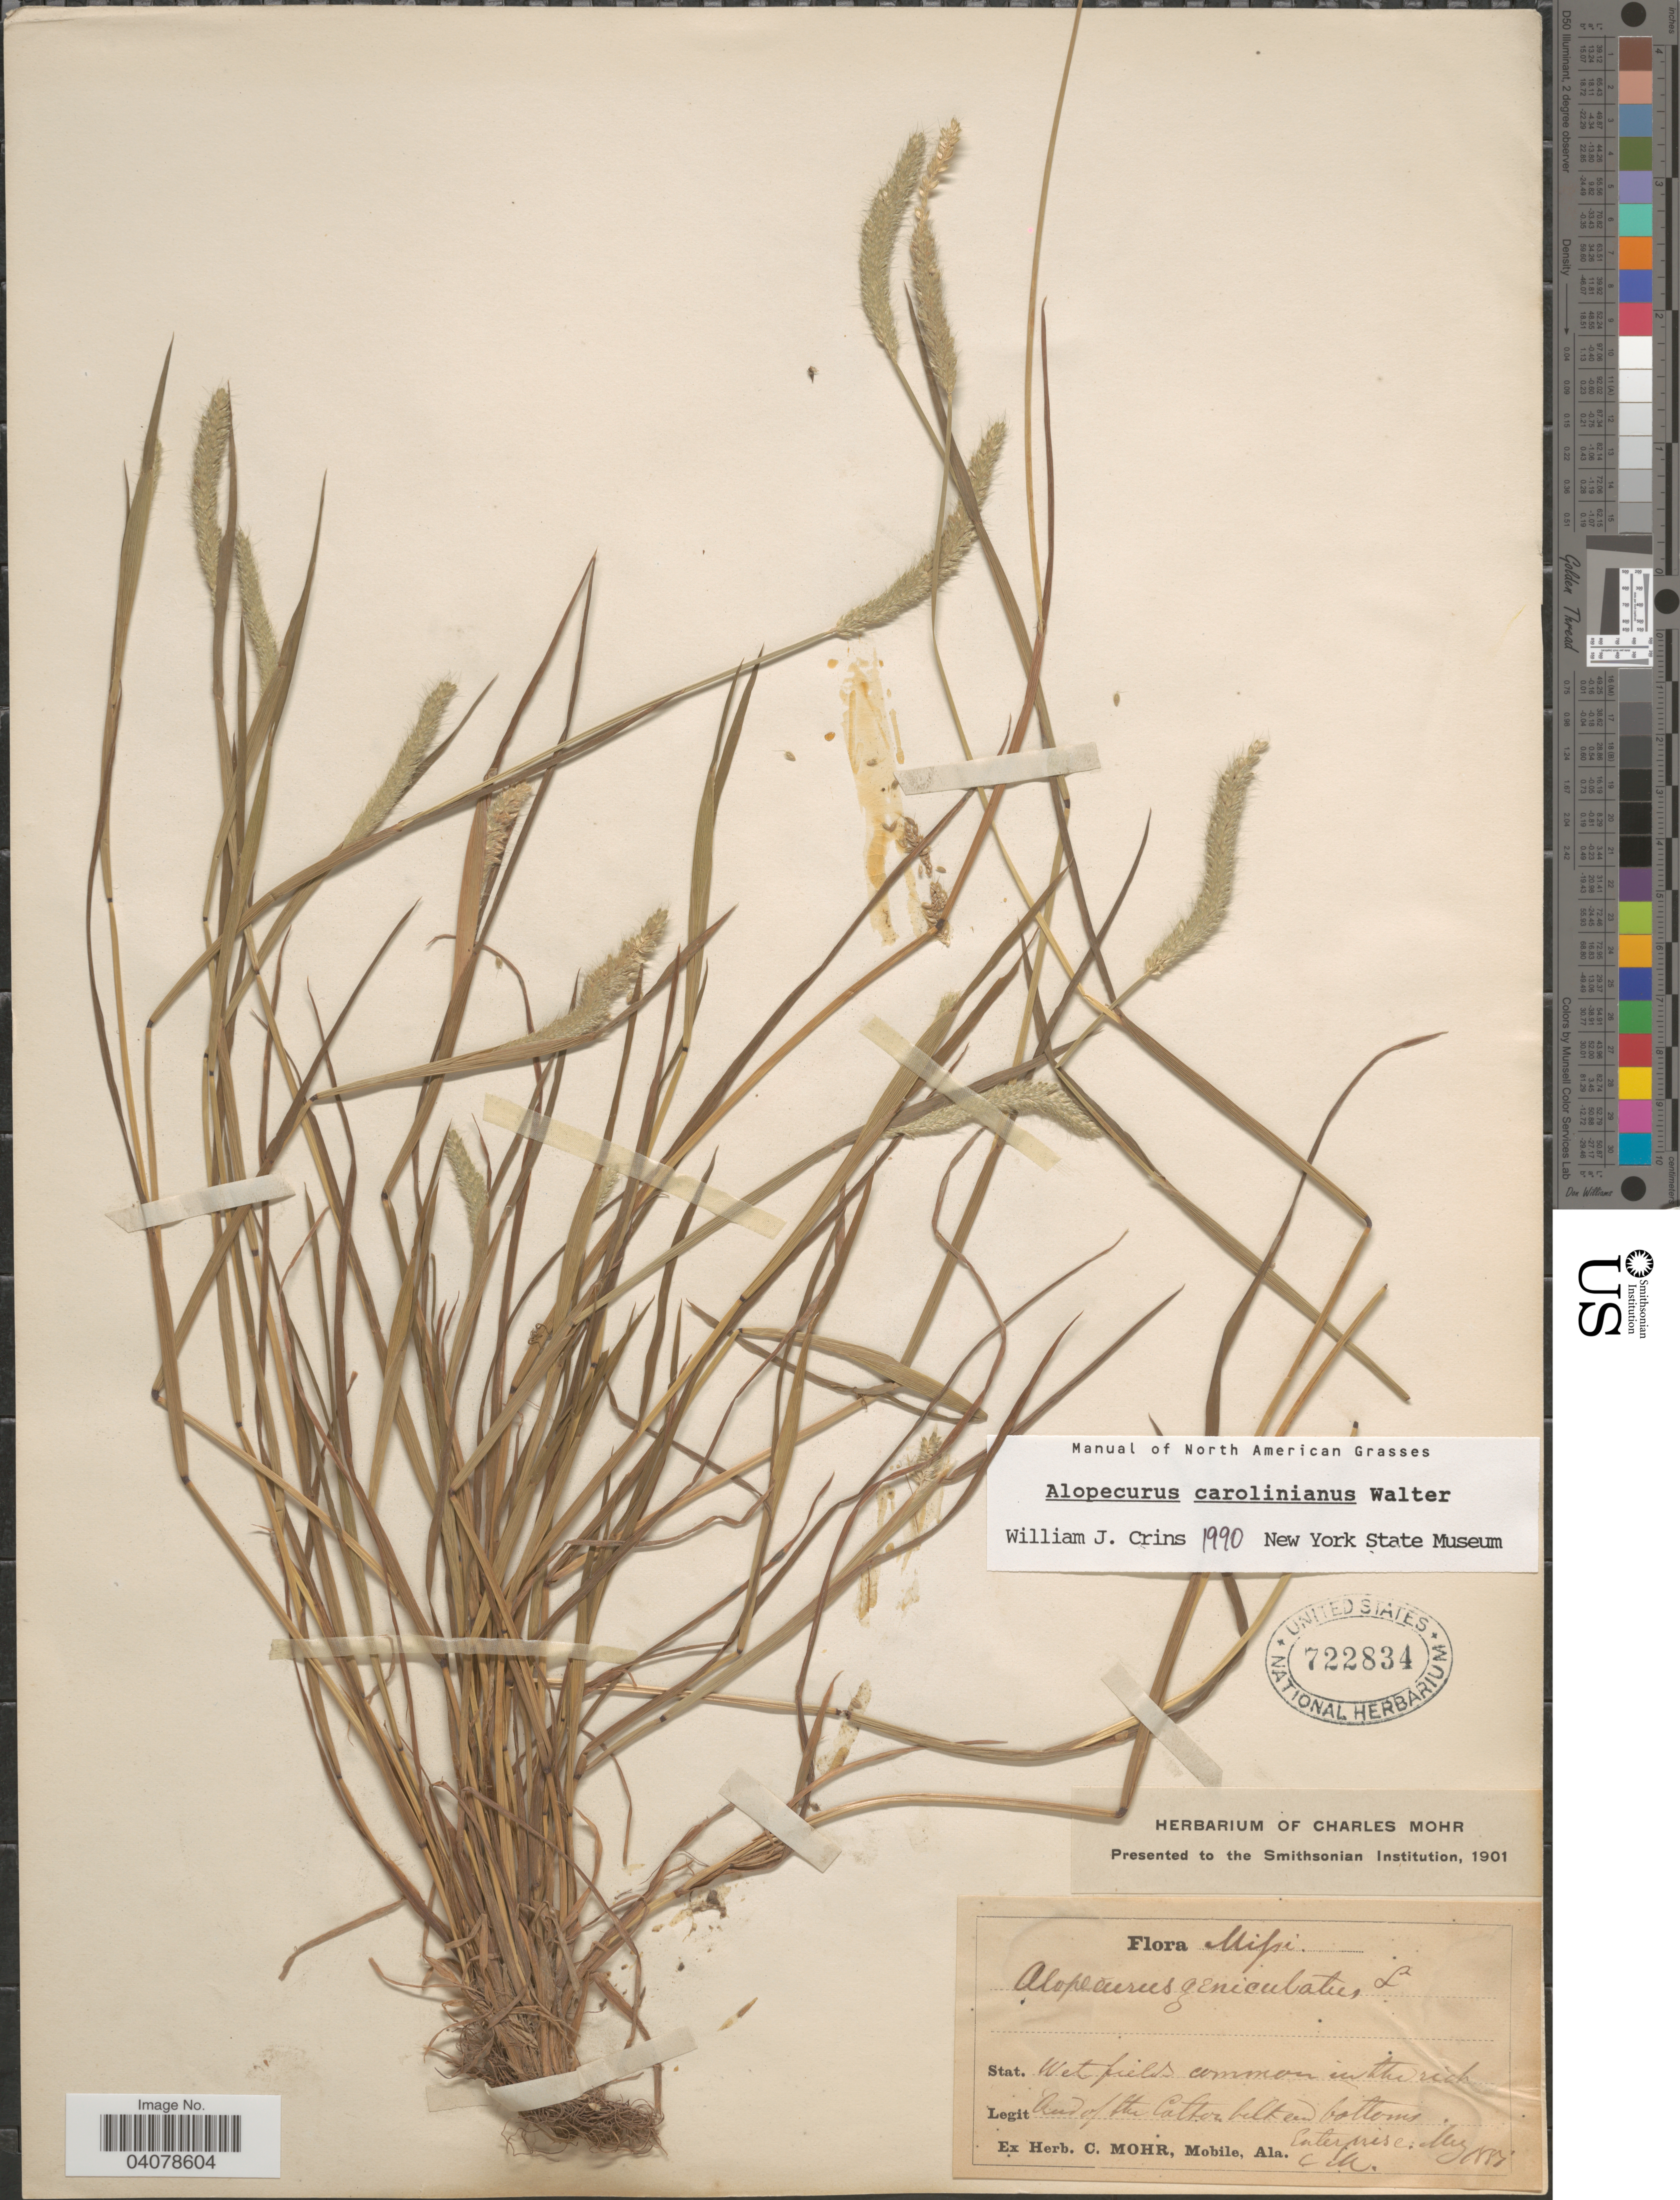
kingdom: Plantae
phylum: Tracheophyta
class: Liliopsida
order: Poales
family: Poaceae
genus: Alopecurus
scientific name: Alopecurus carolinianus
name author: Walter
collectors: C. T. Mohr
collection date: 1877-08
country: United States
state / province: Mississippi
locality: Enterprise.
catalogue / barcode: US 722834